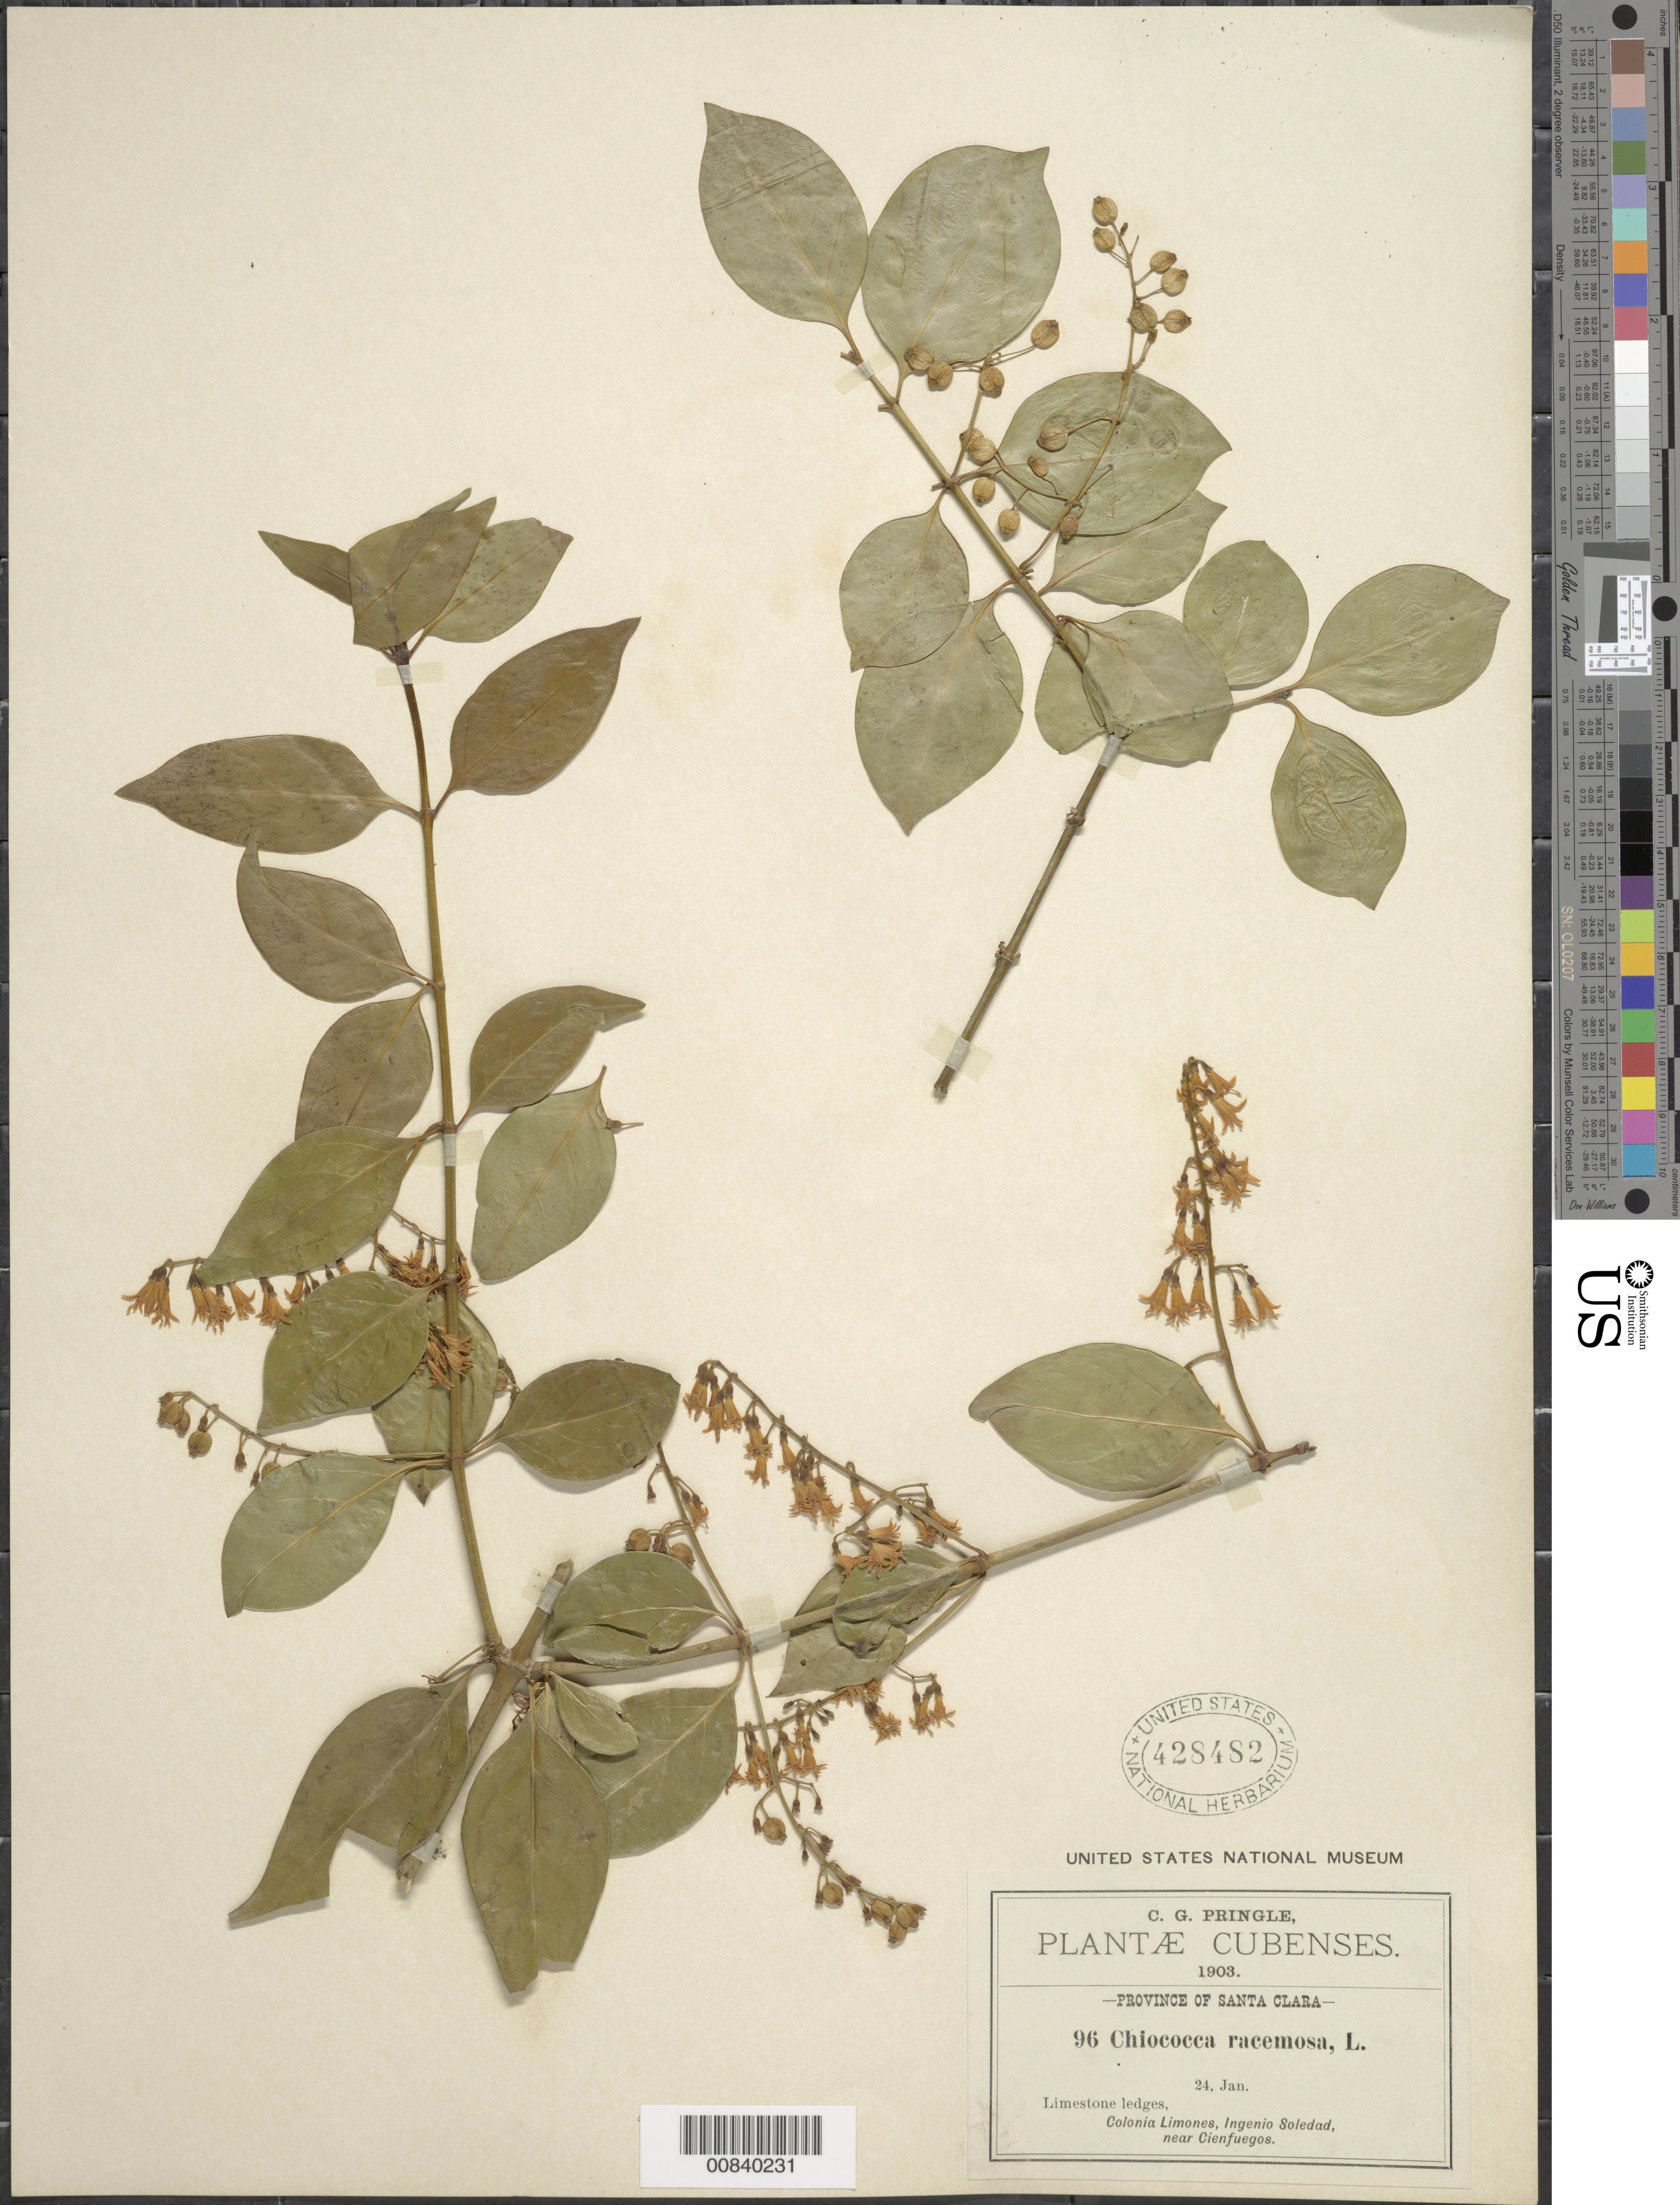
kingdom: Plantae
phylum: Tracheophyta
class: Magnoliopsida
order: Gentianales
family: Rubiaceae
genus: Chiococca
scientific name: Chiococca alba subsp. alba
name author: (L.) Hitchc.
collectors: C. G. Pringle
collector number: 96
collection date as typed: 24 Jan 1903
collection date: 1903-01-24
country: Cuba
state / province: Las Villas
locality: Colonia Limones, Ingenio Soledad, near Cienfuegos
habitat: Limestone ledges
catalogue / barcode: US 428482